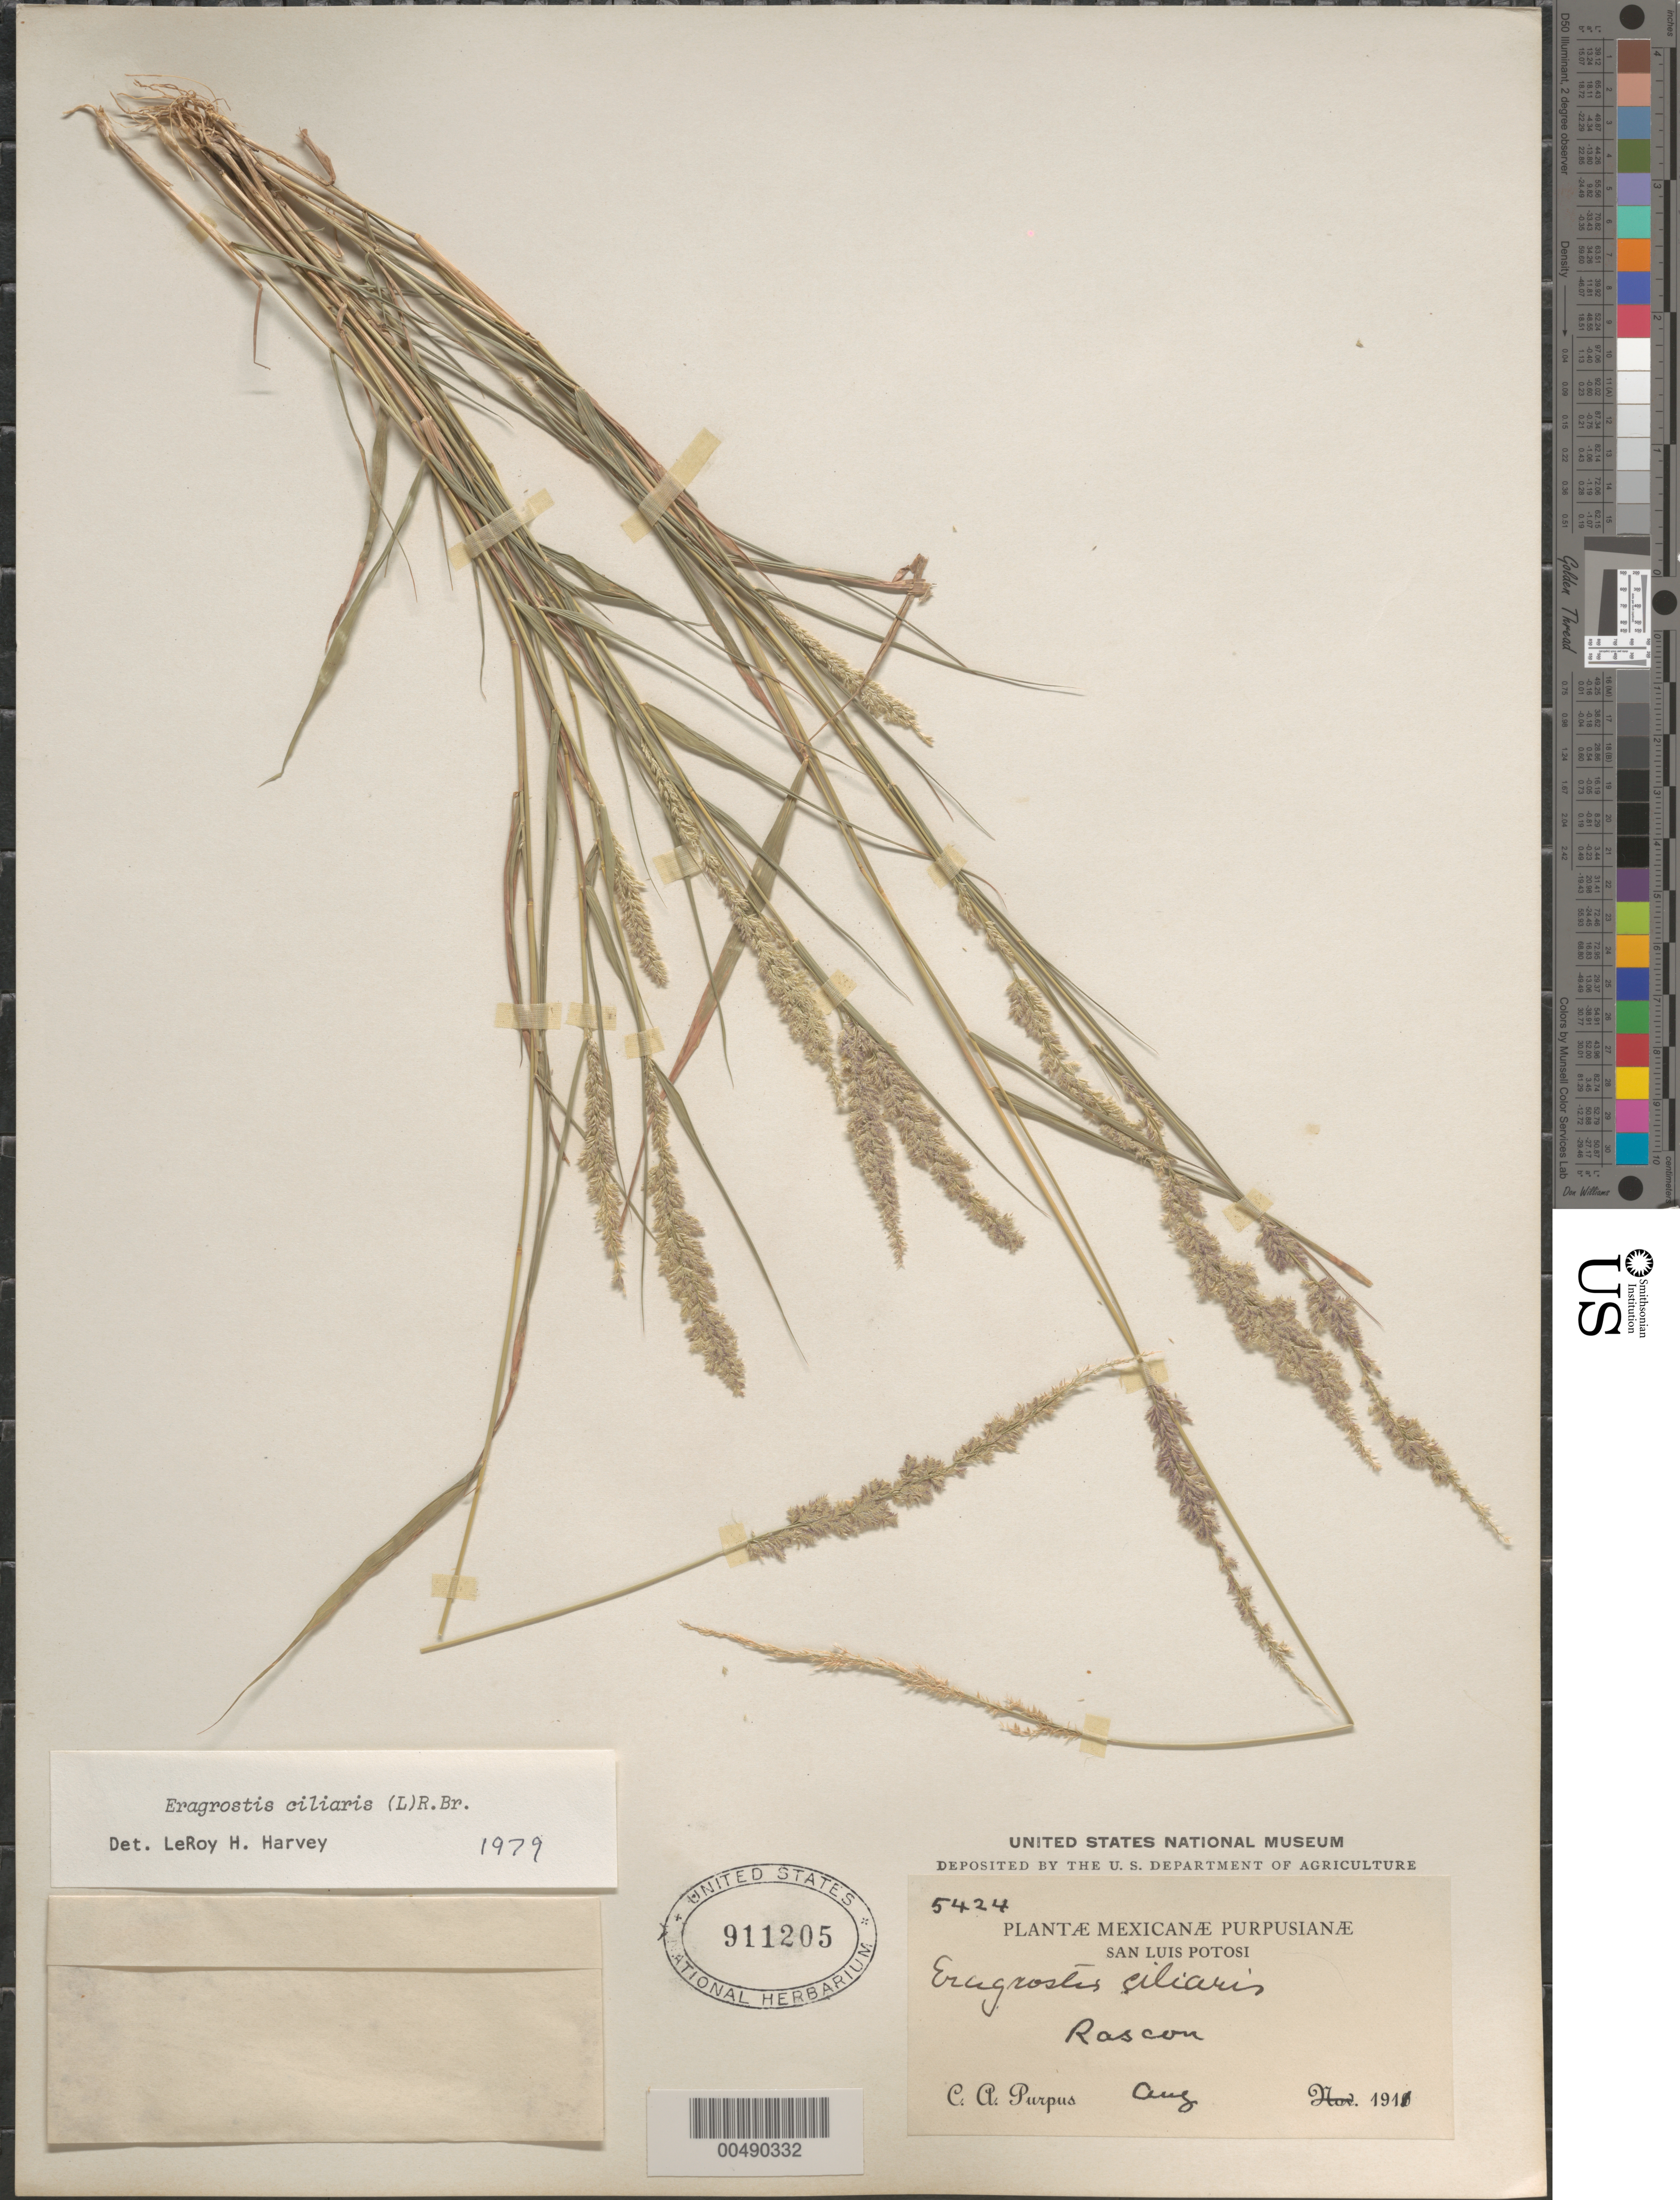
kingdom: Plantae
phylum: Tracheophyta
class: Liliopsida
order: Poales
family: Poaceae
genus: Eragrostis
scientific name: Eragrostis ciliaris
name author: (L.) R. Br.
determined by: Harvey, L. H.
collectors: C. A. Purpus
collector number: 5424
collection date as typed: Aug 1911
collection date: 1911-08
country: Mexico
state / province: San Luis Potosi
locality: Rascon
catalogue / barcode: US 911205